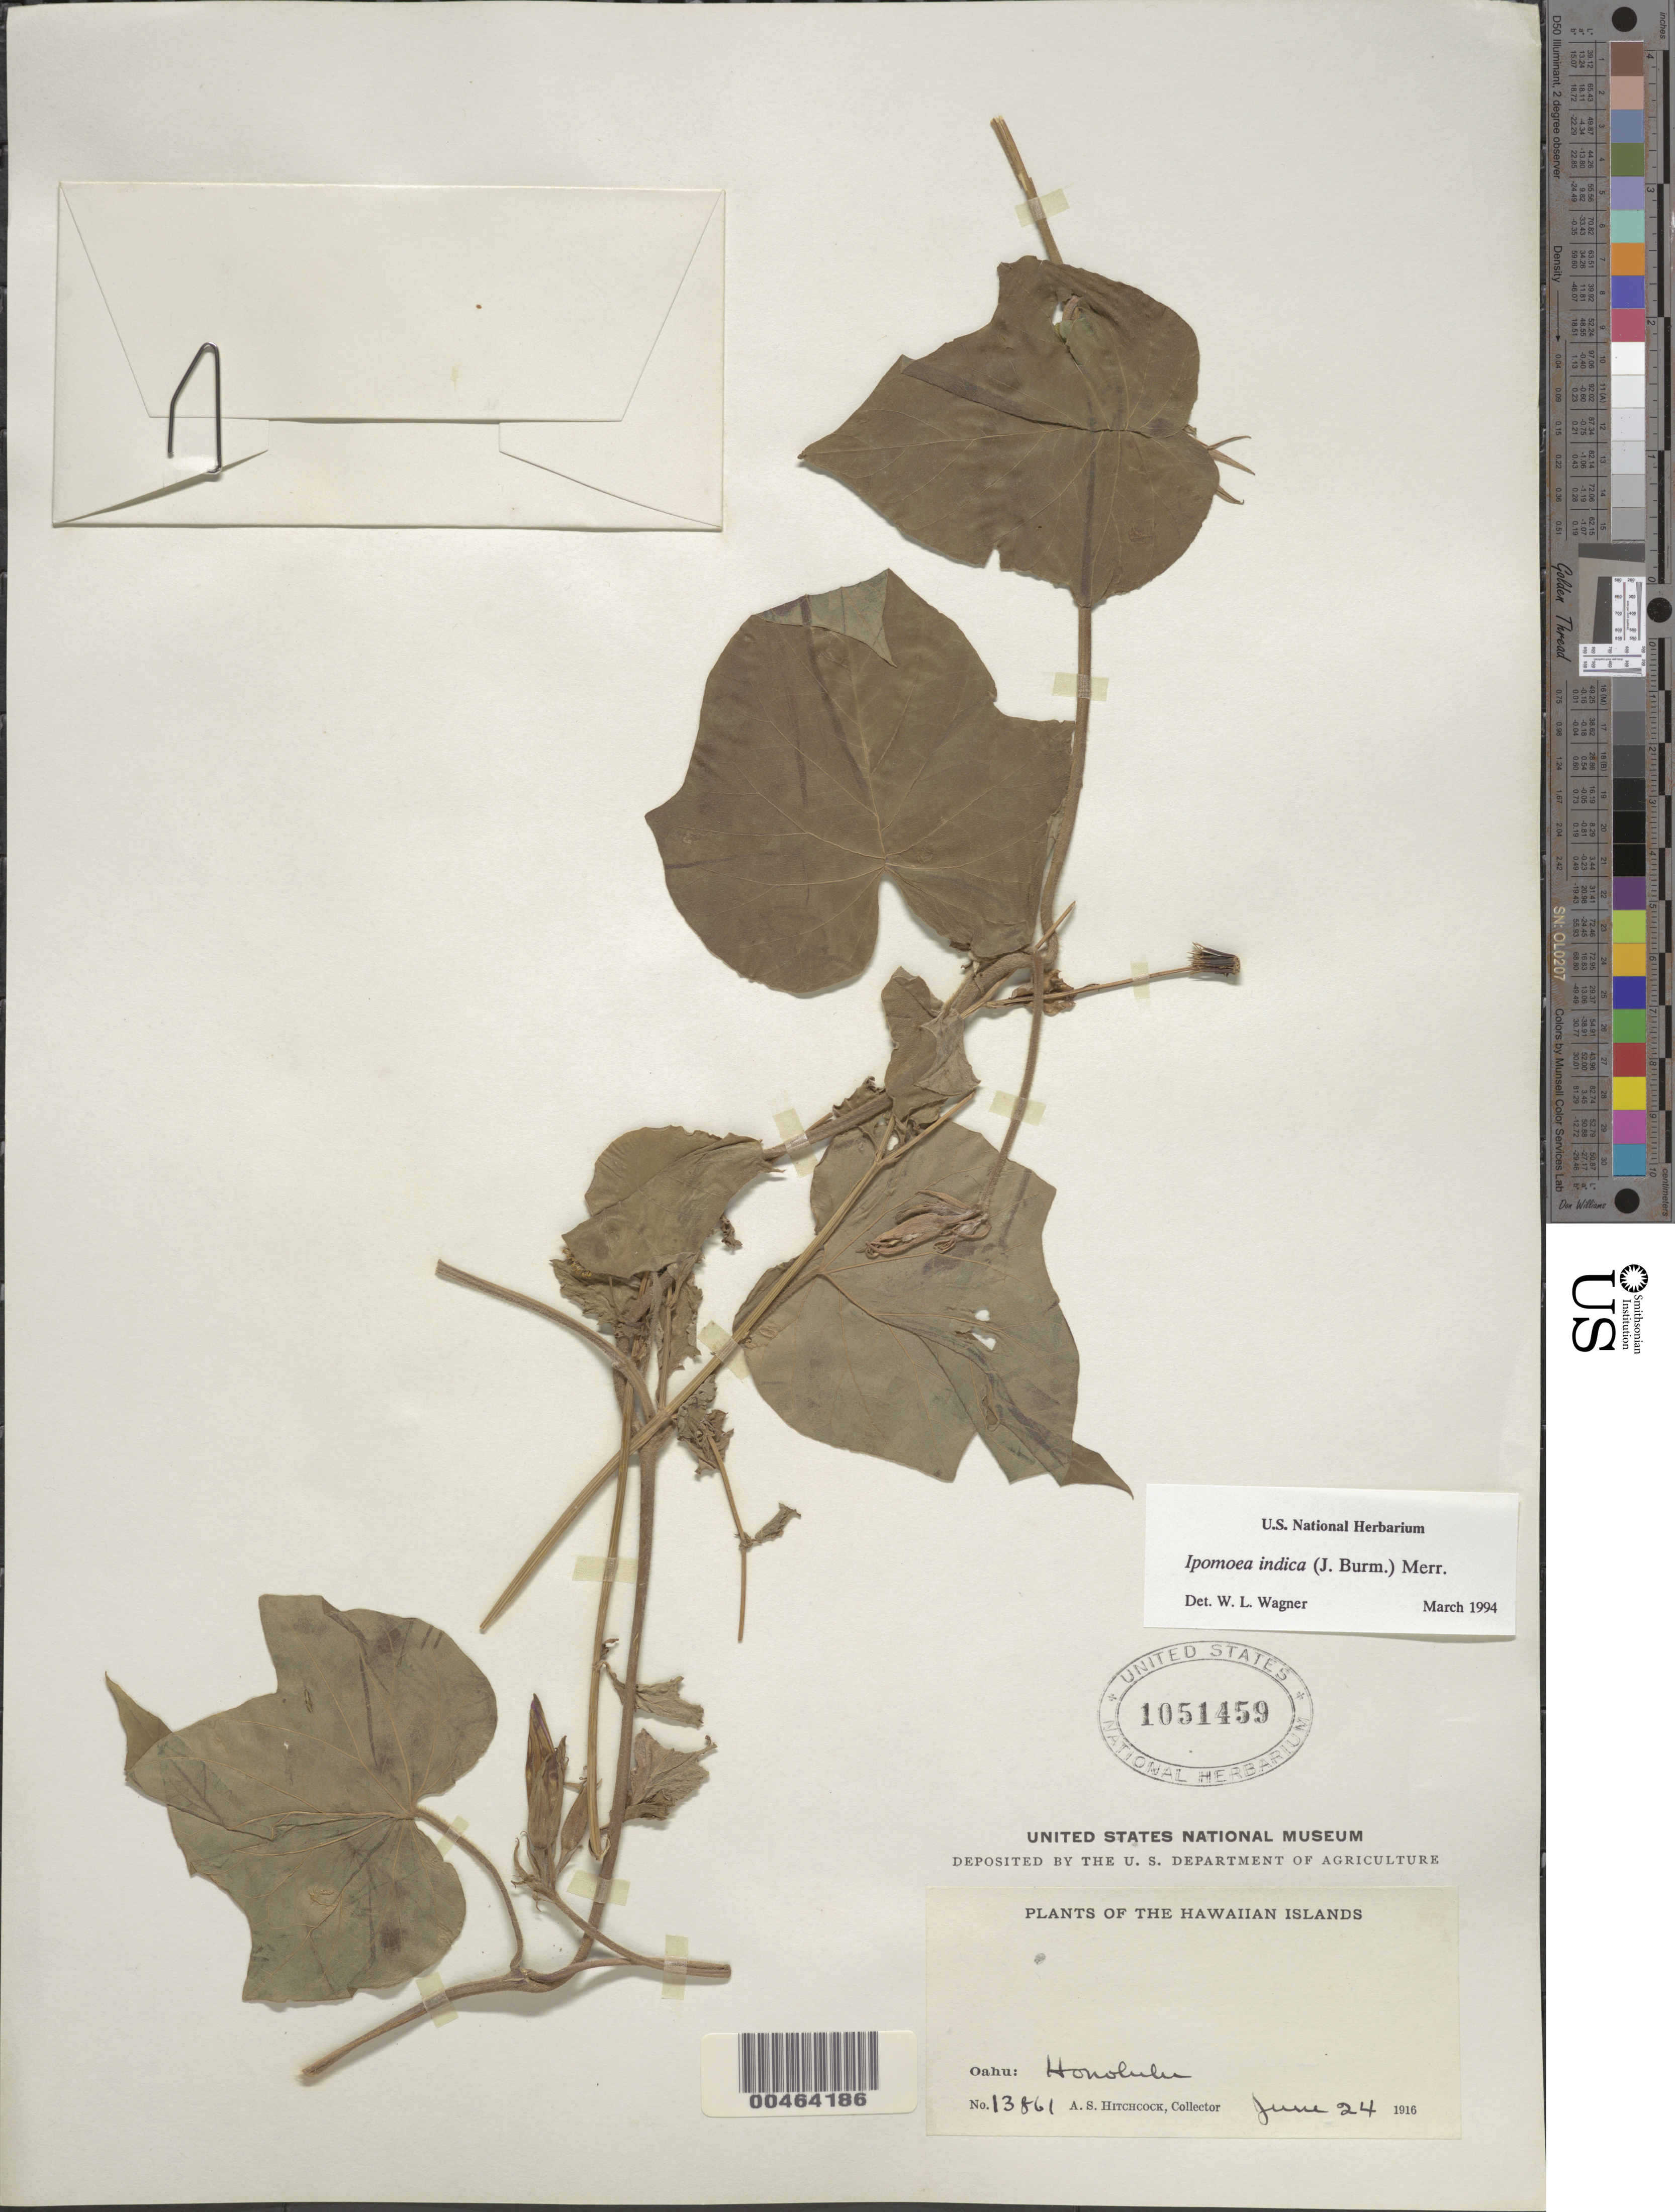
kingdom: Plantae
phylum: Tracheophyta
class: Magnoliopsida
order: Solanales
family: Convolvulaceae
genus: Ipomoea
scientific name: Ipomoea indica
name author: (Burm.) Merr.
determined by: Wagner, W. L., (BOT), Smithsonian Institution - National Museum of Natural History (UNITED STATES)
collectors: A. S. Hitchcock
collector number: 13861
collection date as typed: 24 Jun 1916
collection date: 1916-06-24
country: United States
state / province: Hawaii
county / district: Honolulu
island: Oahu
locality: Honolulu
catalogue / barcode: US 1051459